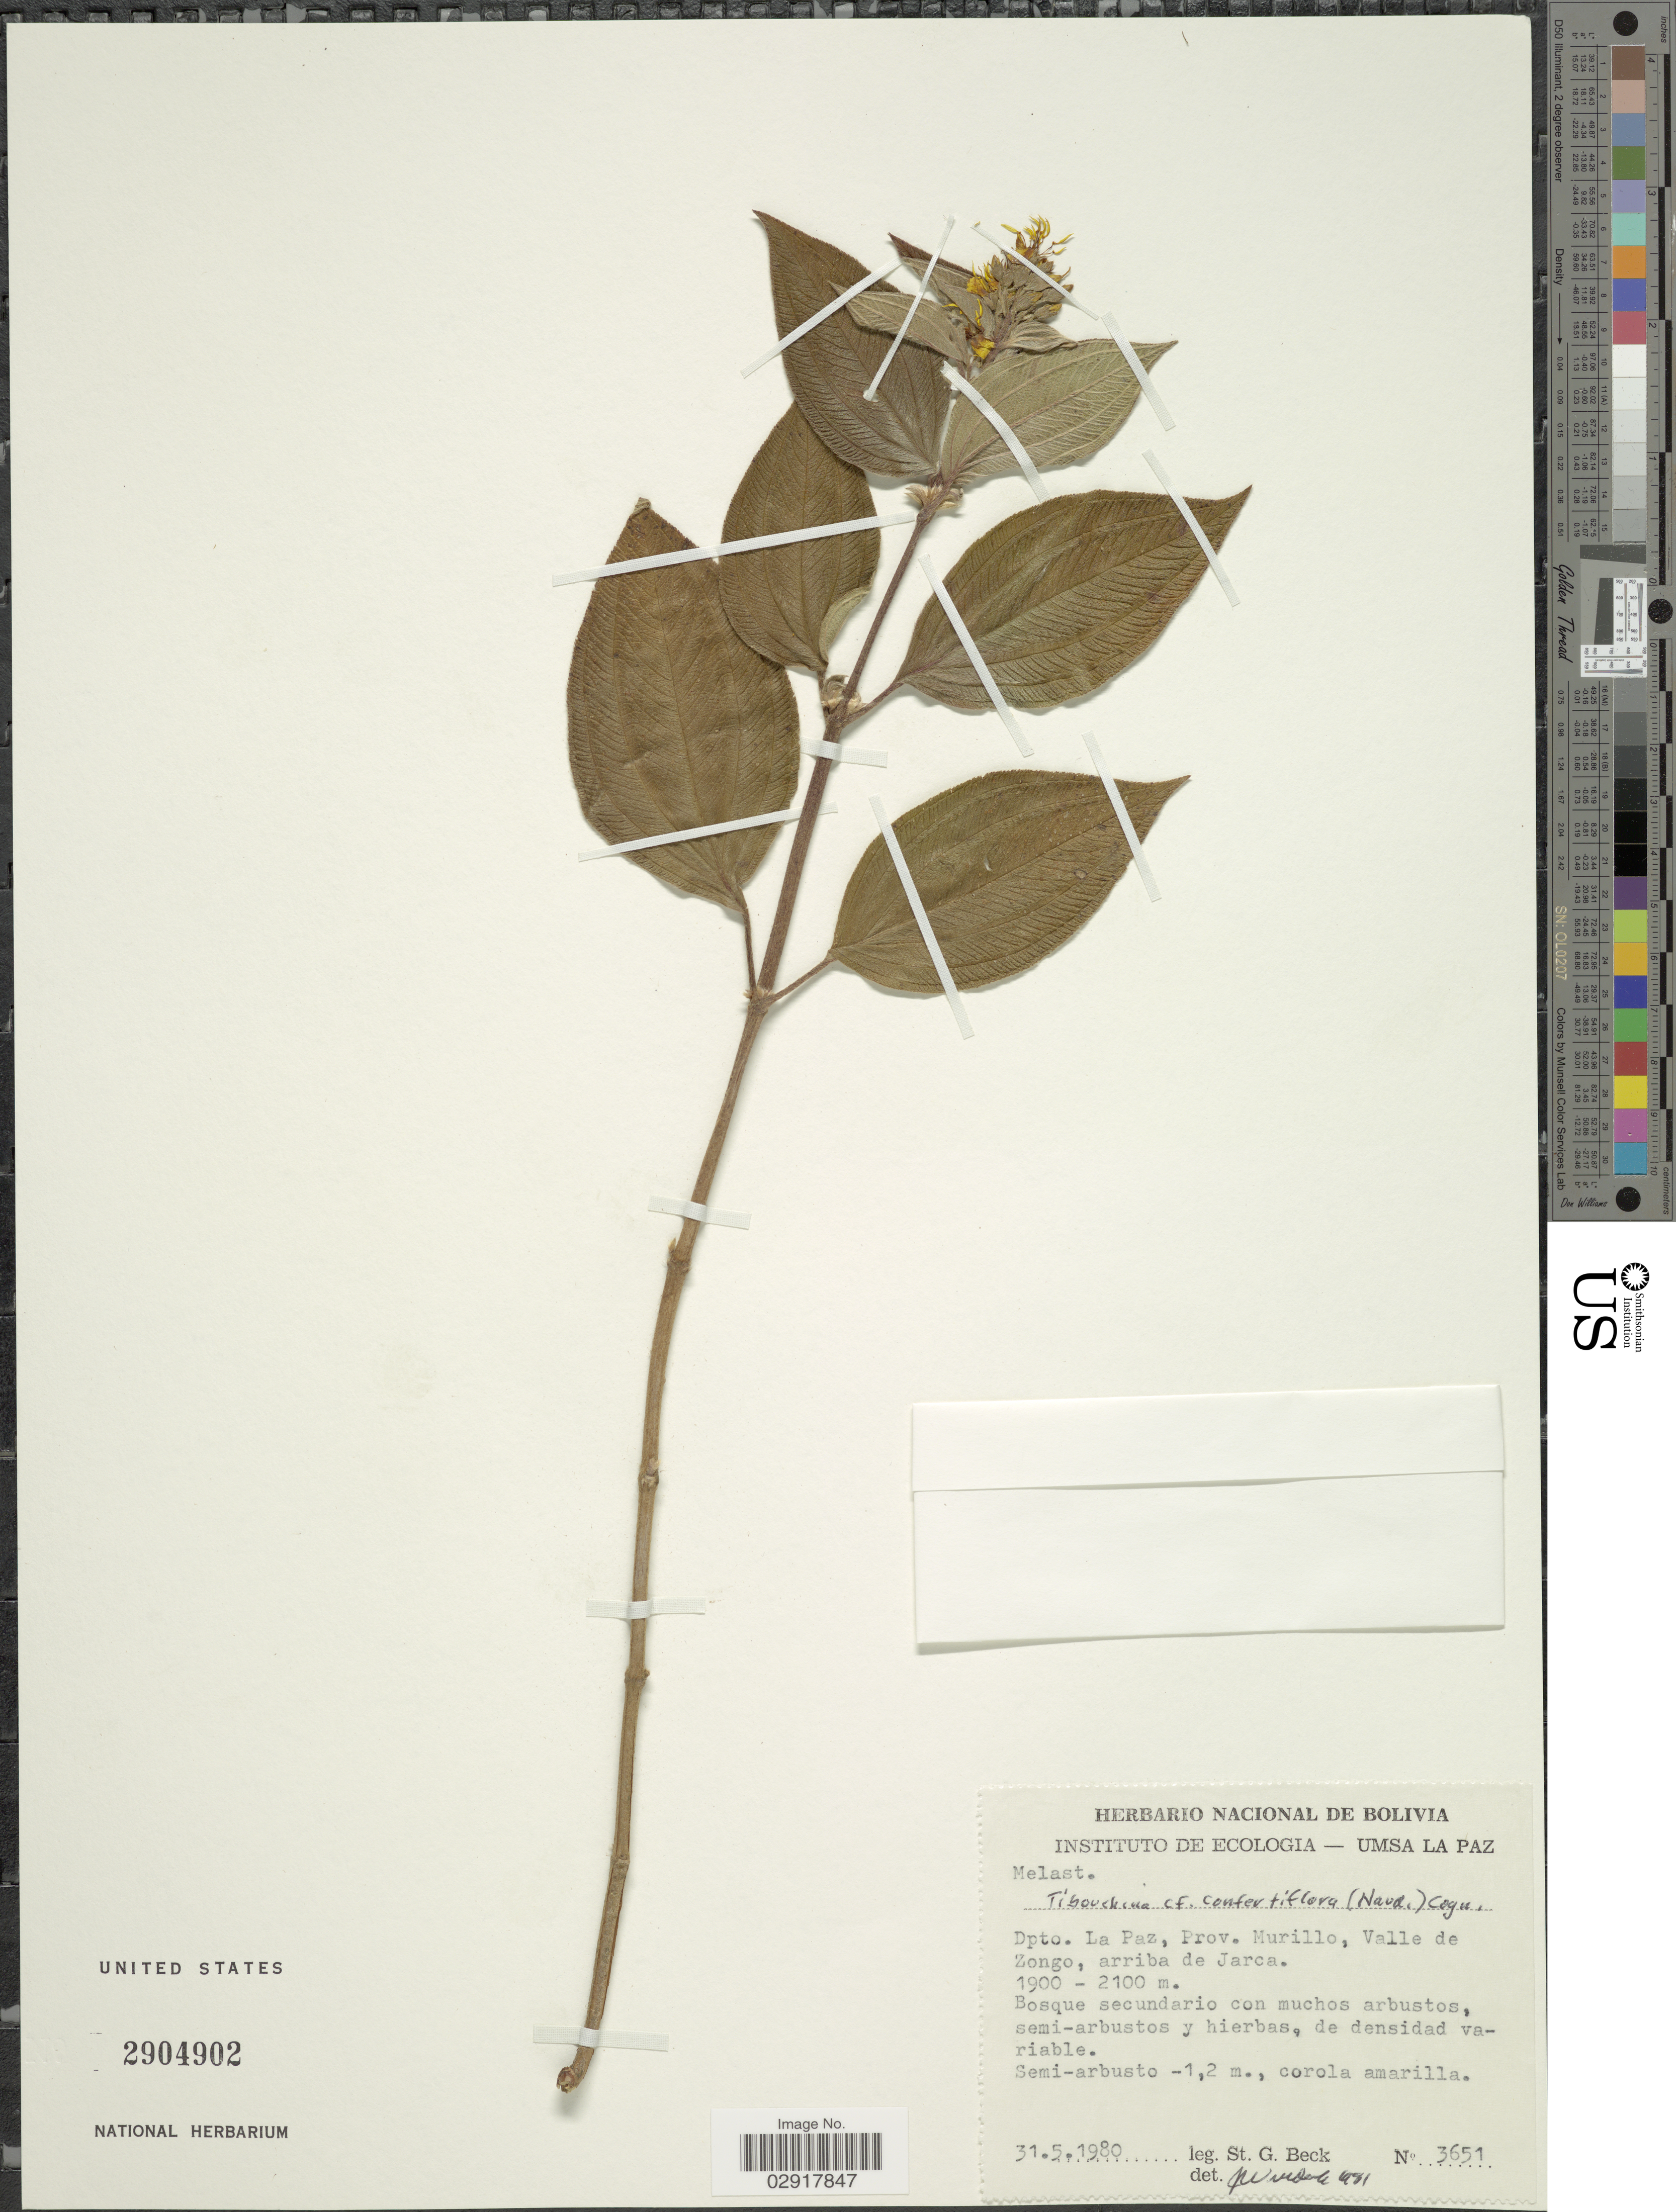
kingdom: Plantae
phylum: Tracheophyta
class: Magnoliopsida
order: Myrtales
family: Melastomataceae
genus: Chaetogastra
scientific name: Chaetogastra confertiflora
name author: (Naudin) P.J.F. Guim. & Michelang.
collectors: S. G. Beck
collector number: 3651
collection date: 1980-05-31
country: Bolivia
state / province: La Paz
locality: Dpto. La Paz, Prov. Murillo, Valle de Zongo, arriba de Jarca.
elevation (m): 1900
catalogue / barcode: US 2904902